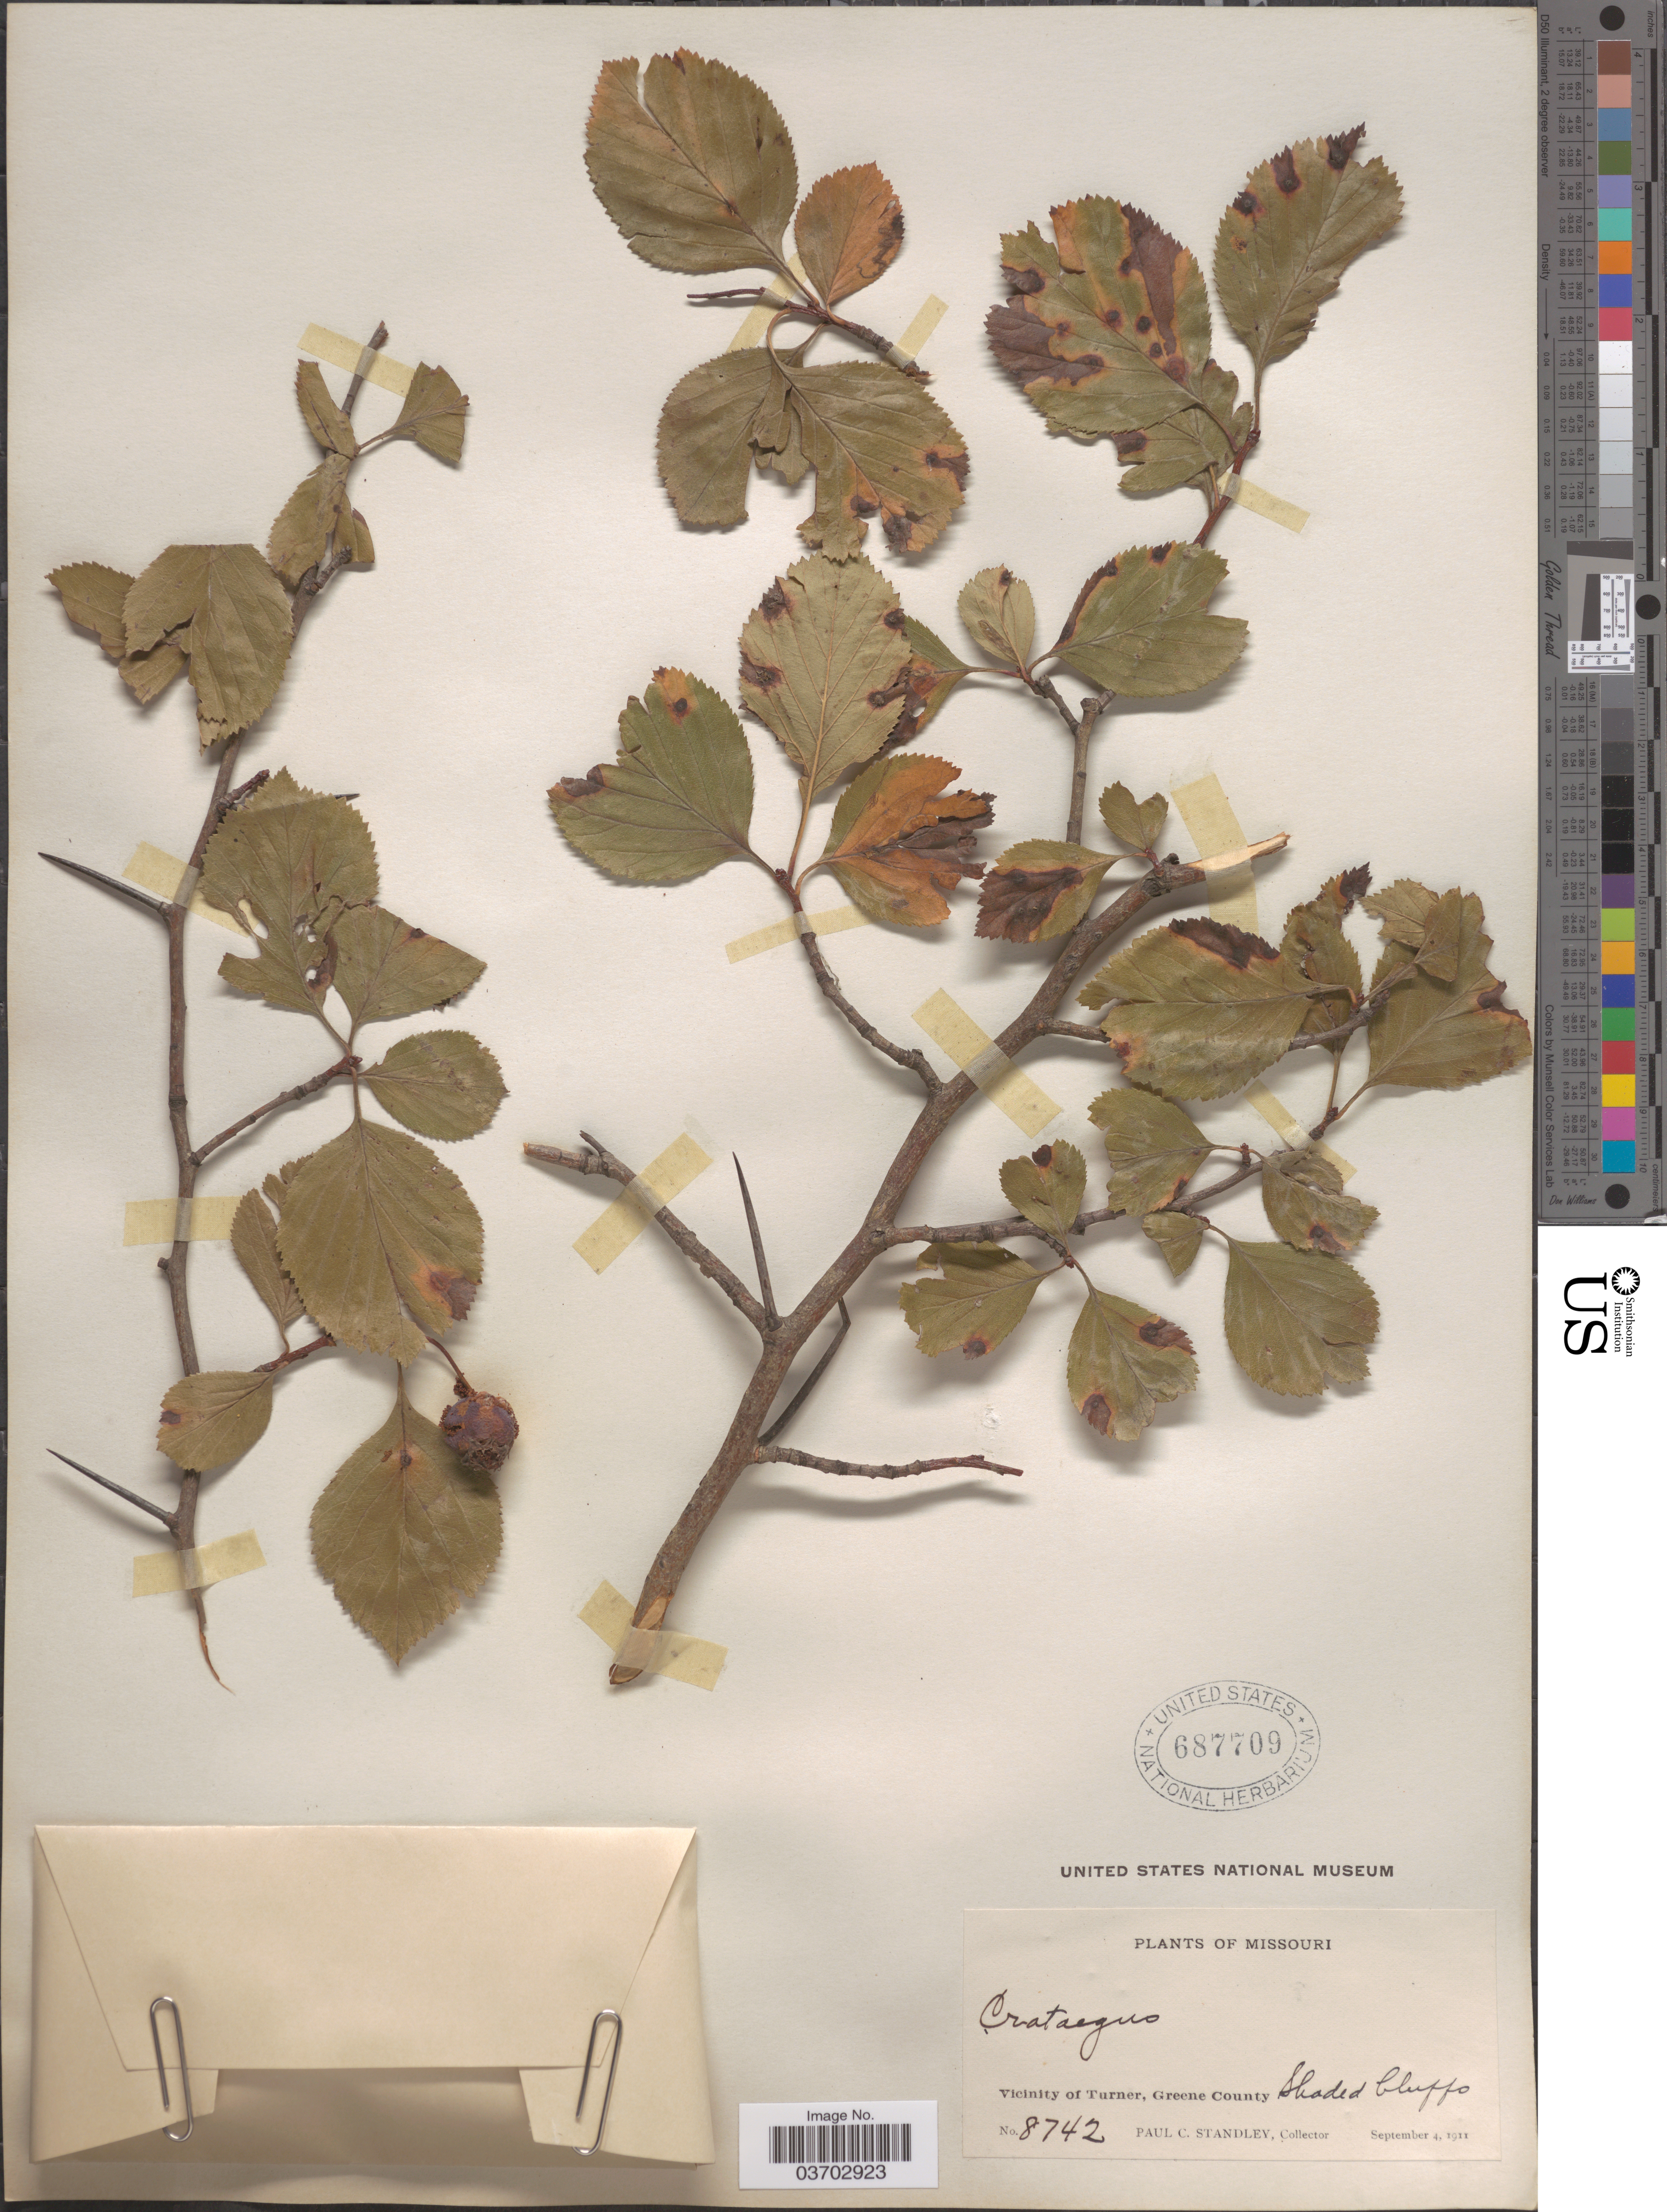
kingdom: Plantae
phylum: Tracheophyta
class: Magnoliopsida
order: Rosales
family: Rosaceae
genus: Crataegus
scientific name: Crataegus sp.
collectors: P. C. Standley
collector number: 8742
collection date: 1911-09-04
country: United States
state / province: Missouri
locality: Vicinity of Turner, Green County. Shaded bluffs.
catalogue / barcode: US 687709